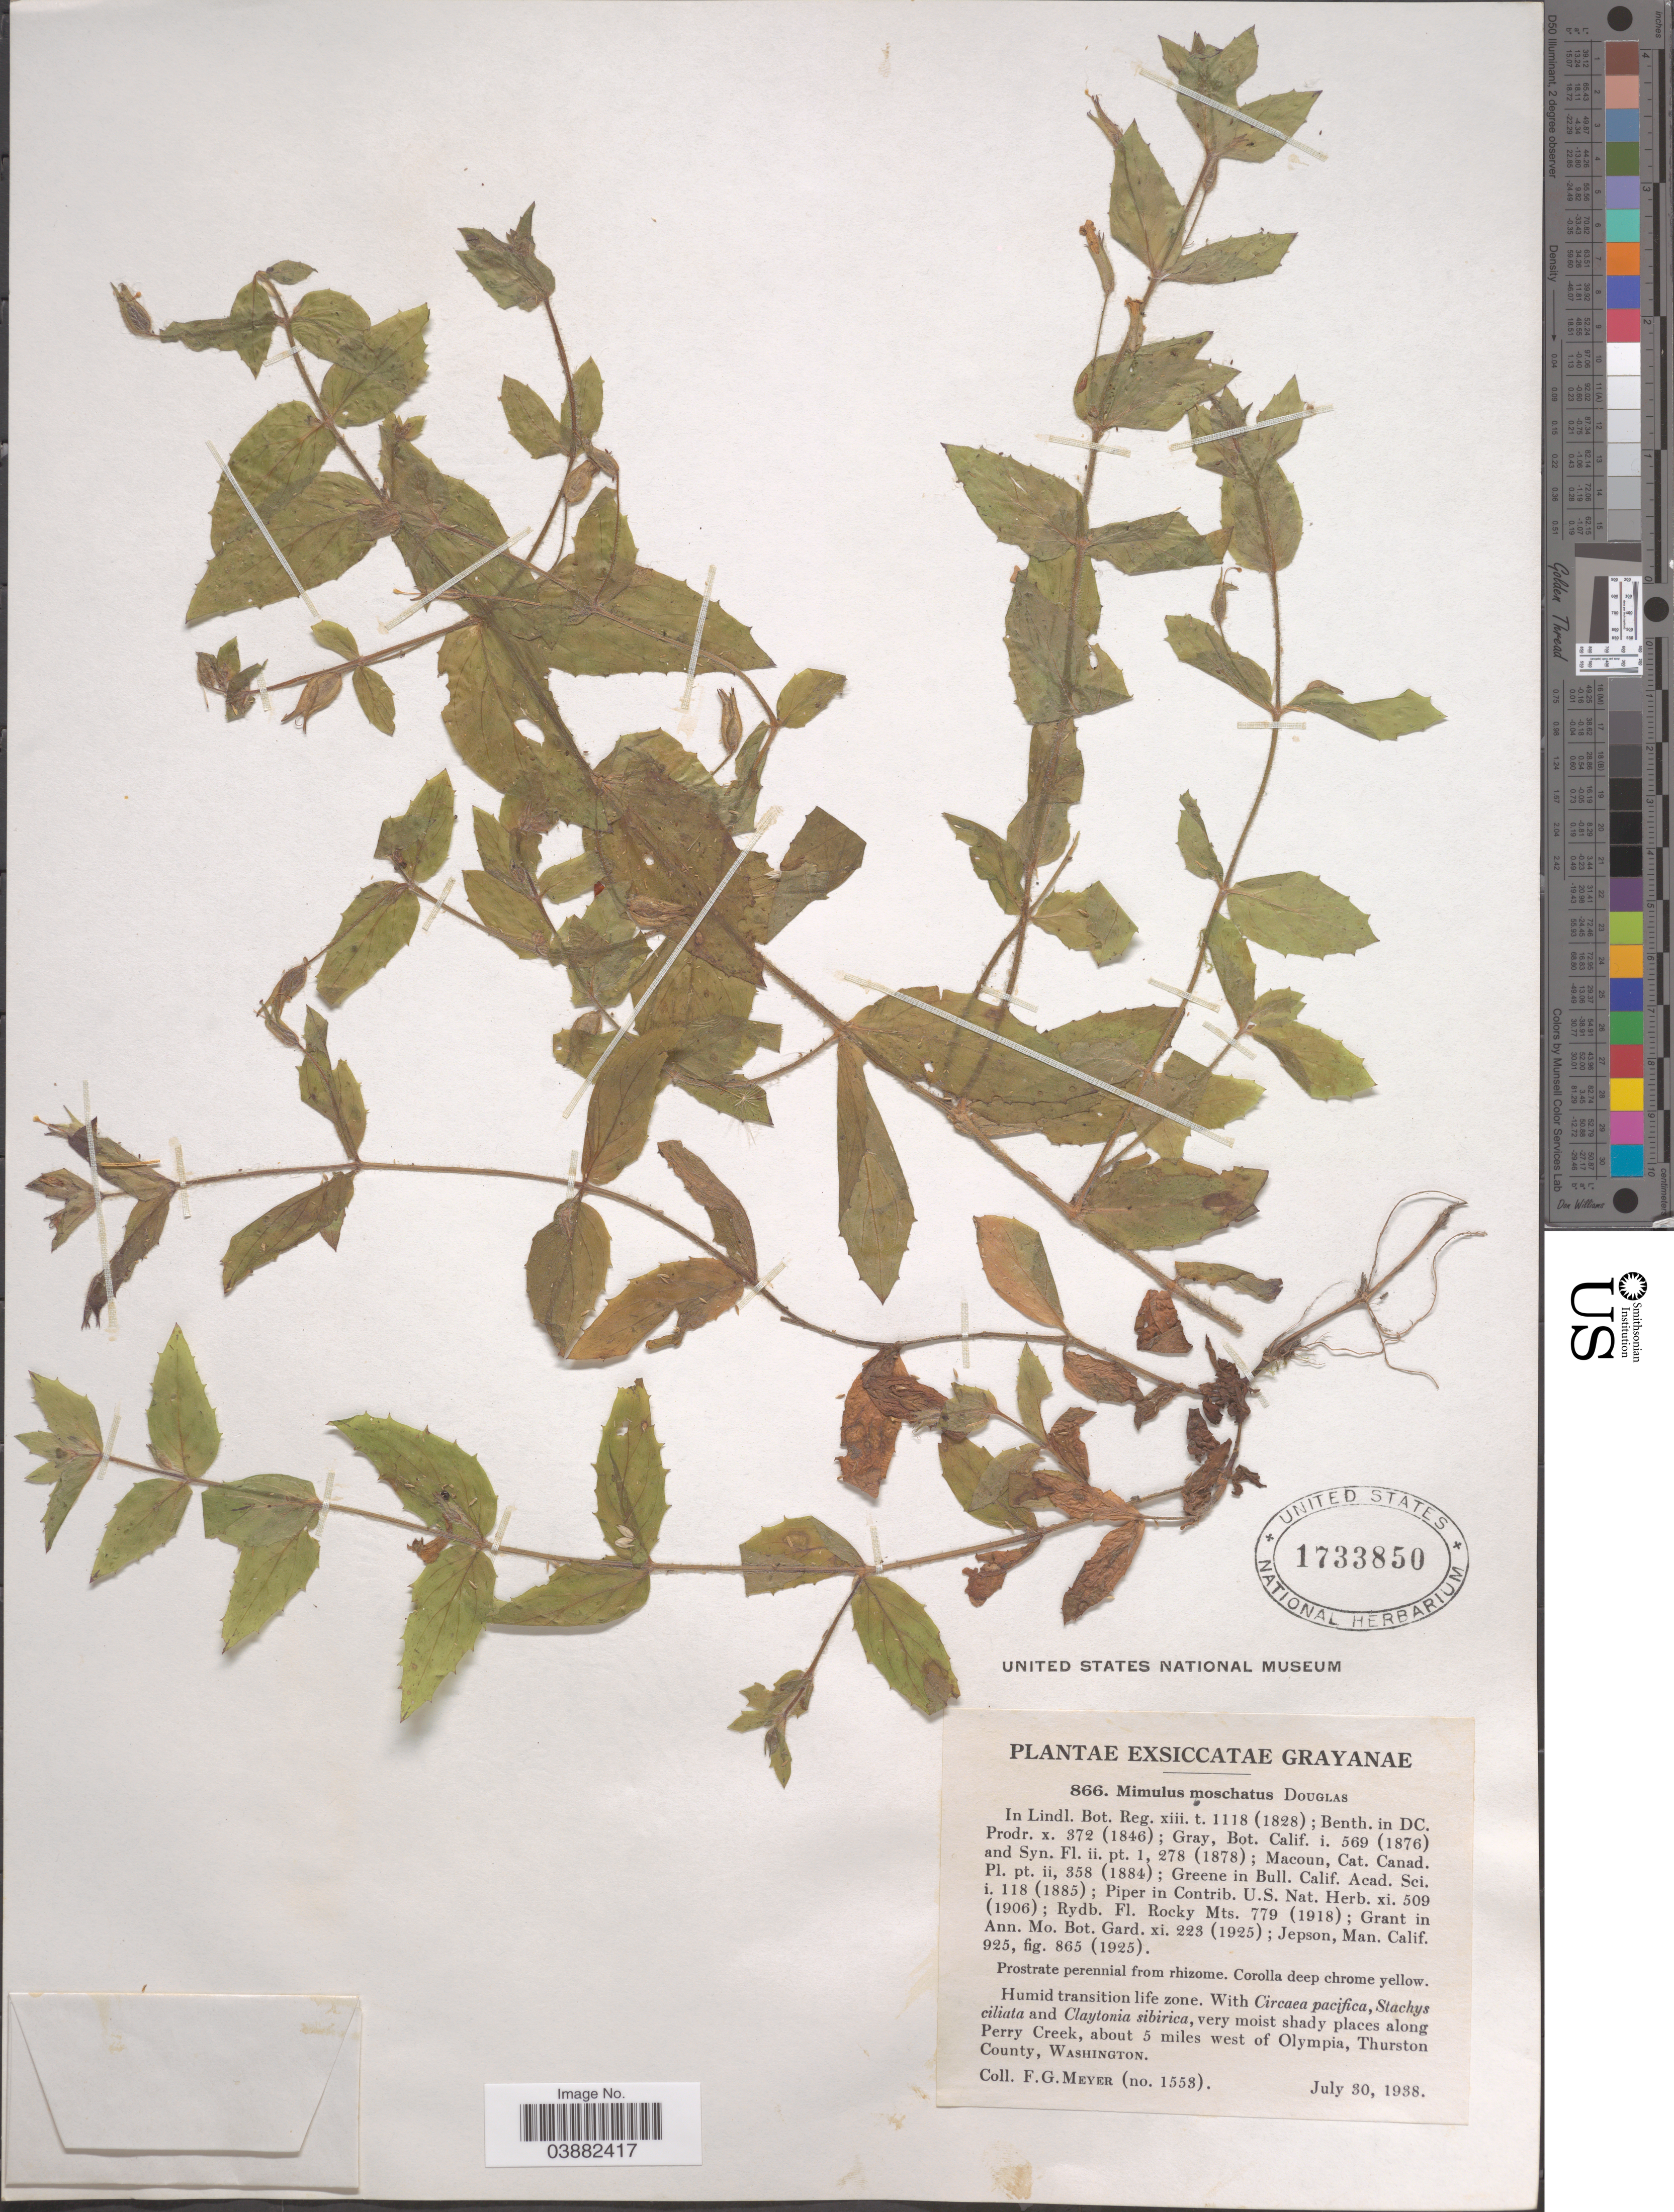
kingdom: Plantae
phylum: Tracheophyta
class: Magnoliopsida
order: Lamiales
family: Phrymaceae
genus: Mimulus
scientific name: Mimulus moschatus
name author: Douglas ex Lindl.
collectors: F. G. Meyer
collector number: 1553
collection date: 1938-07-30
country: United States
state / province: Washington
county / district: Thurston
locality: Grayanae. Along Perry Creek, about 5 miles west of Olympia, Thurston County.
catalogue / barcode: US 1733850